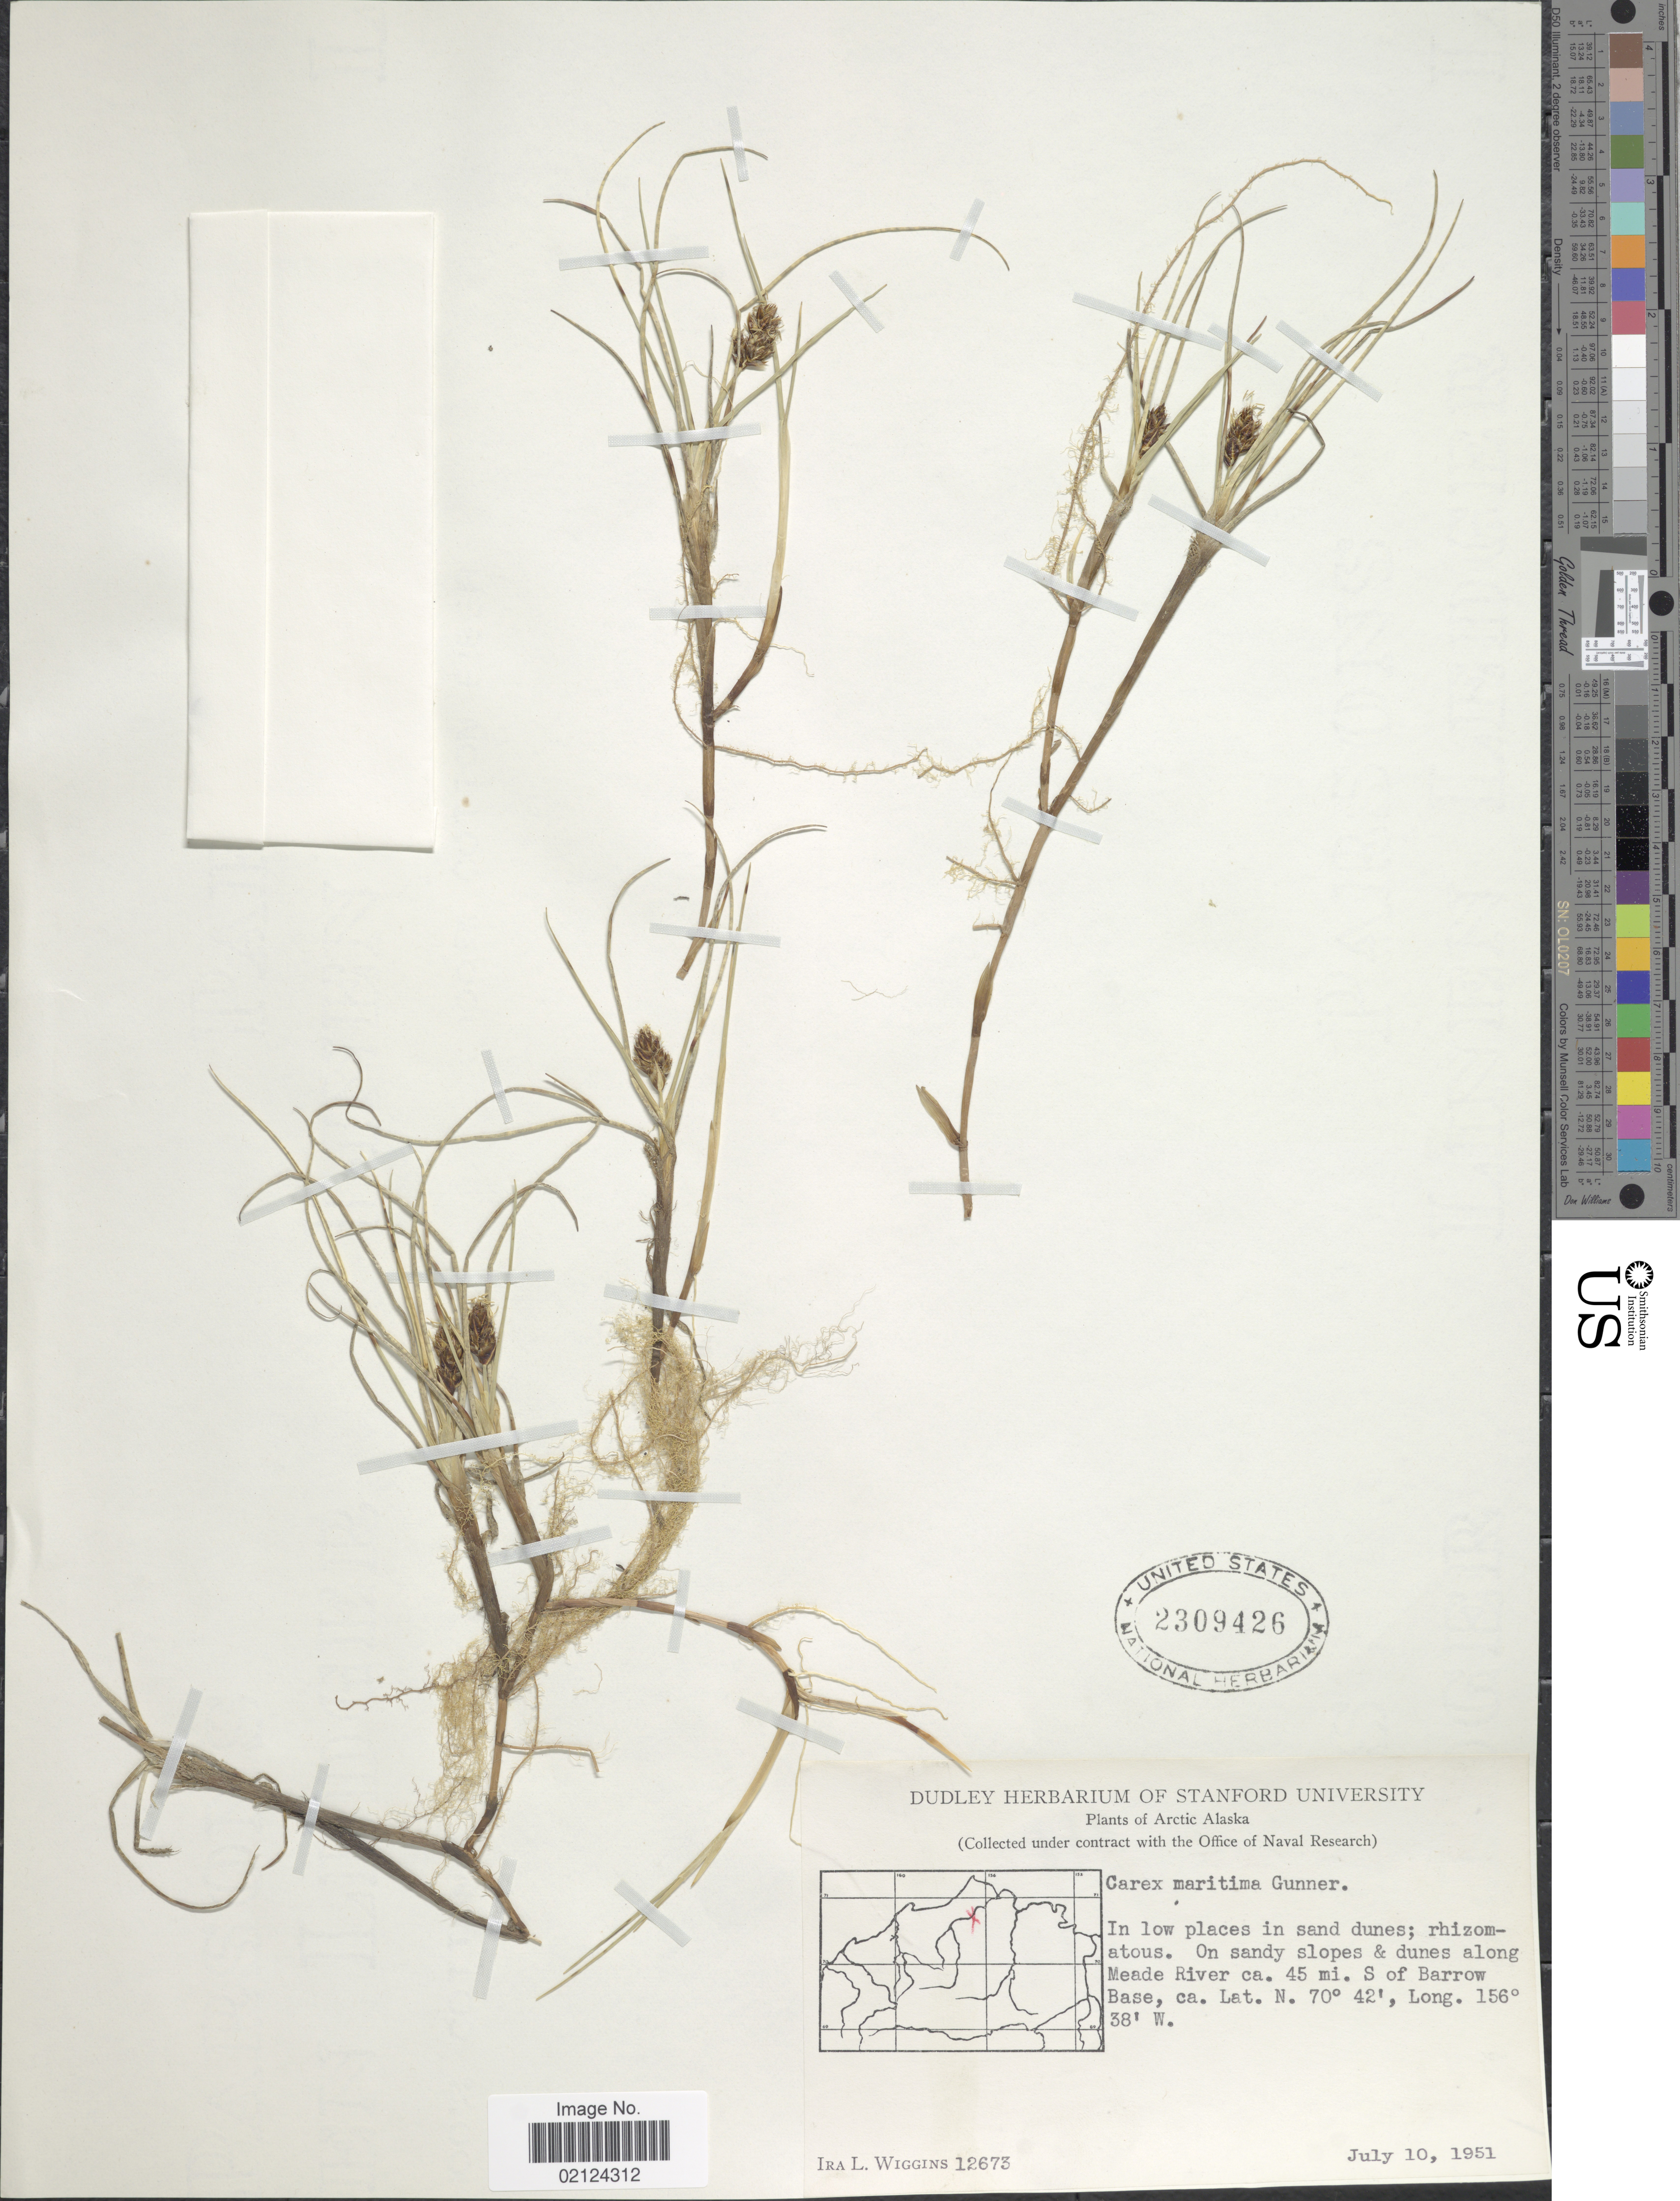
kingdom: Plantae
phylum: Tracheophyta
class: Liliopsida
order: Poales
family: Cyperaceae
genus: Carex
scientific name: Carex maritima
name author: Gunnerus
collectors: I. L. Wiggins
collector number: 12673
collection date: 1951-07-10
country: United States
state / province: Alaska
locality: Arctic Alaska, along Meade River ca. 45 mi. S of Barrow Base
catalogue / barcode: US 2309426